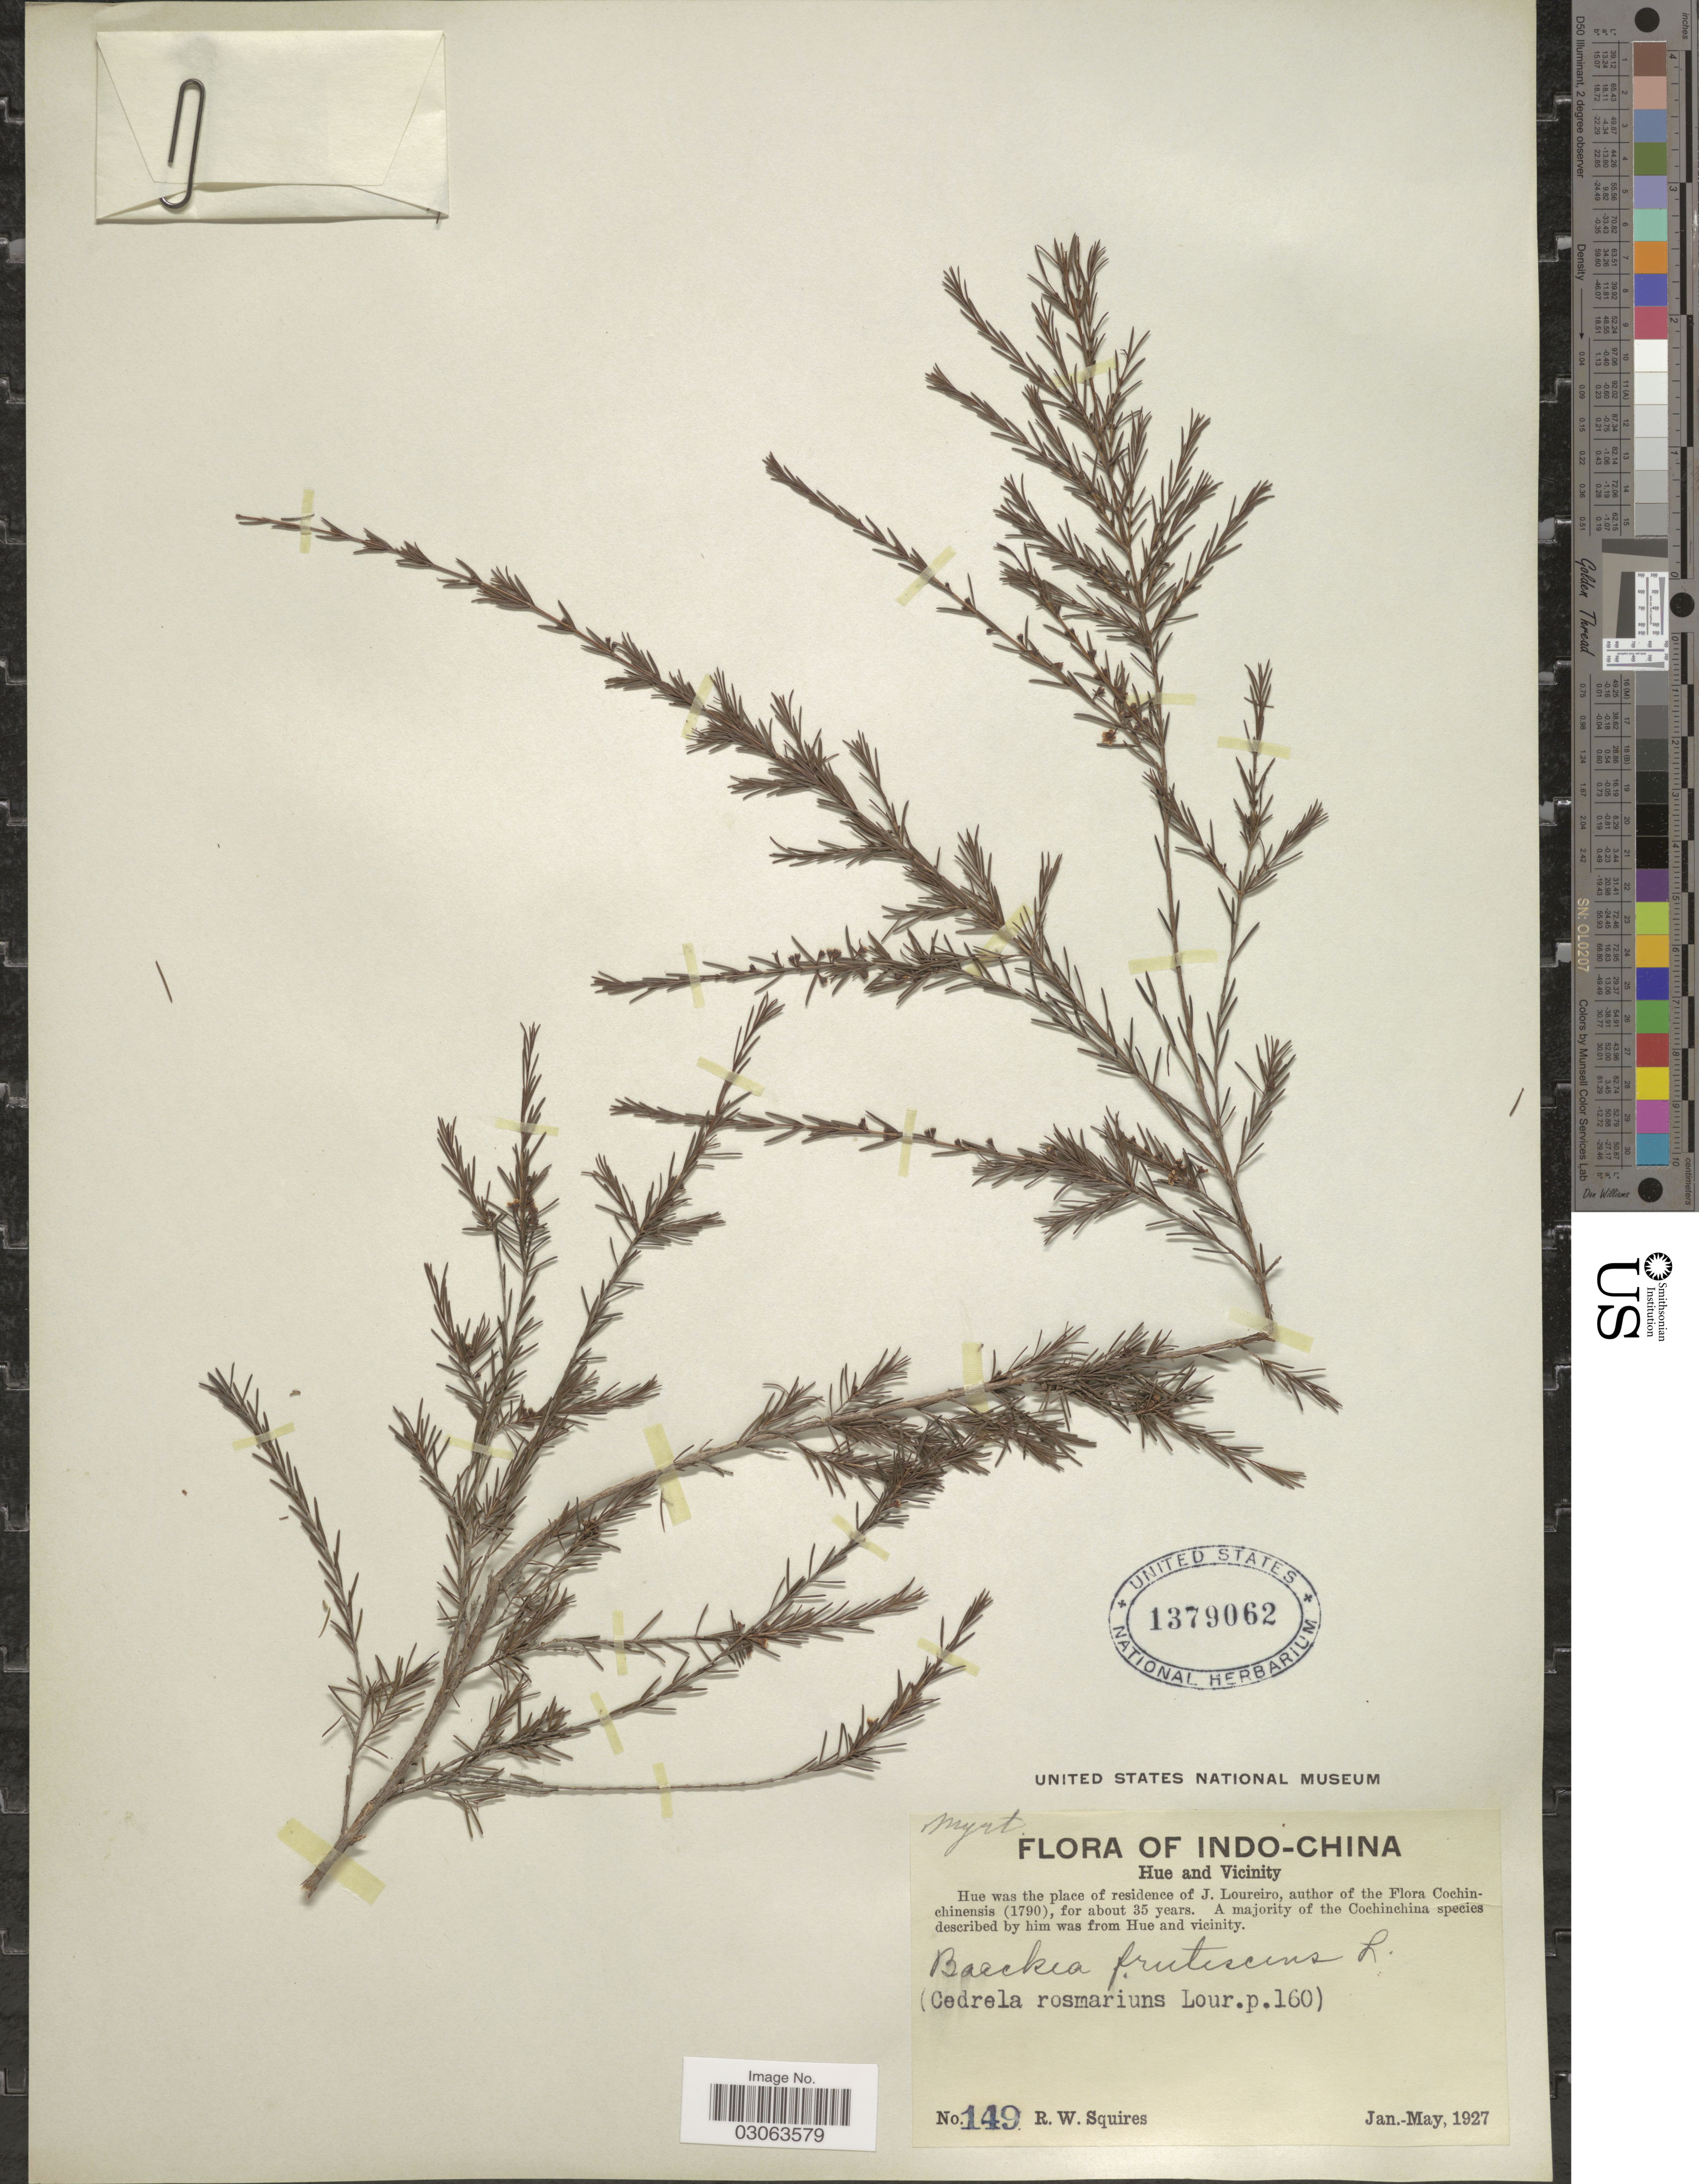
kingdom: Plantae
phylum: Tracheophyta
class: Magnoliopsida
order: Myrtales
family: Myrtaceae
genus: Baeckea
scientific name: Baeckea frutescens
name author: L.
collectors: R. Squires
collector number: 149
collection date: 1927-01/1927-05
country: Vietnam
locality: Indo-China. Hue and Vicinity.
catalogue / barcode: US 1379062